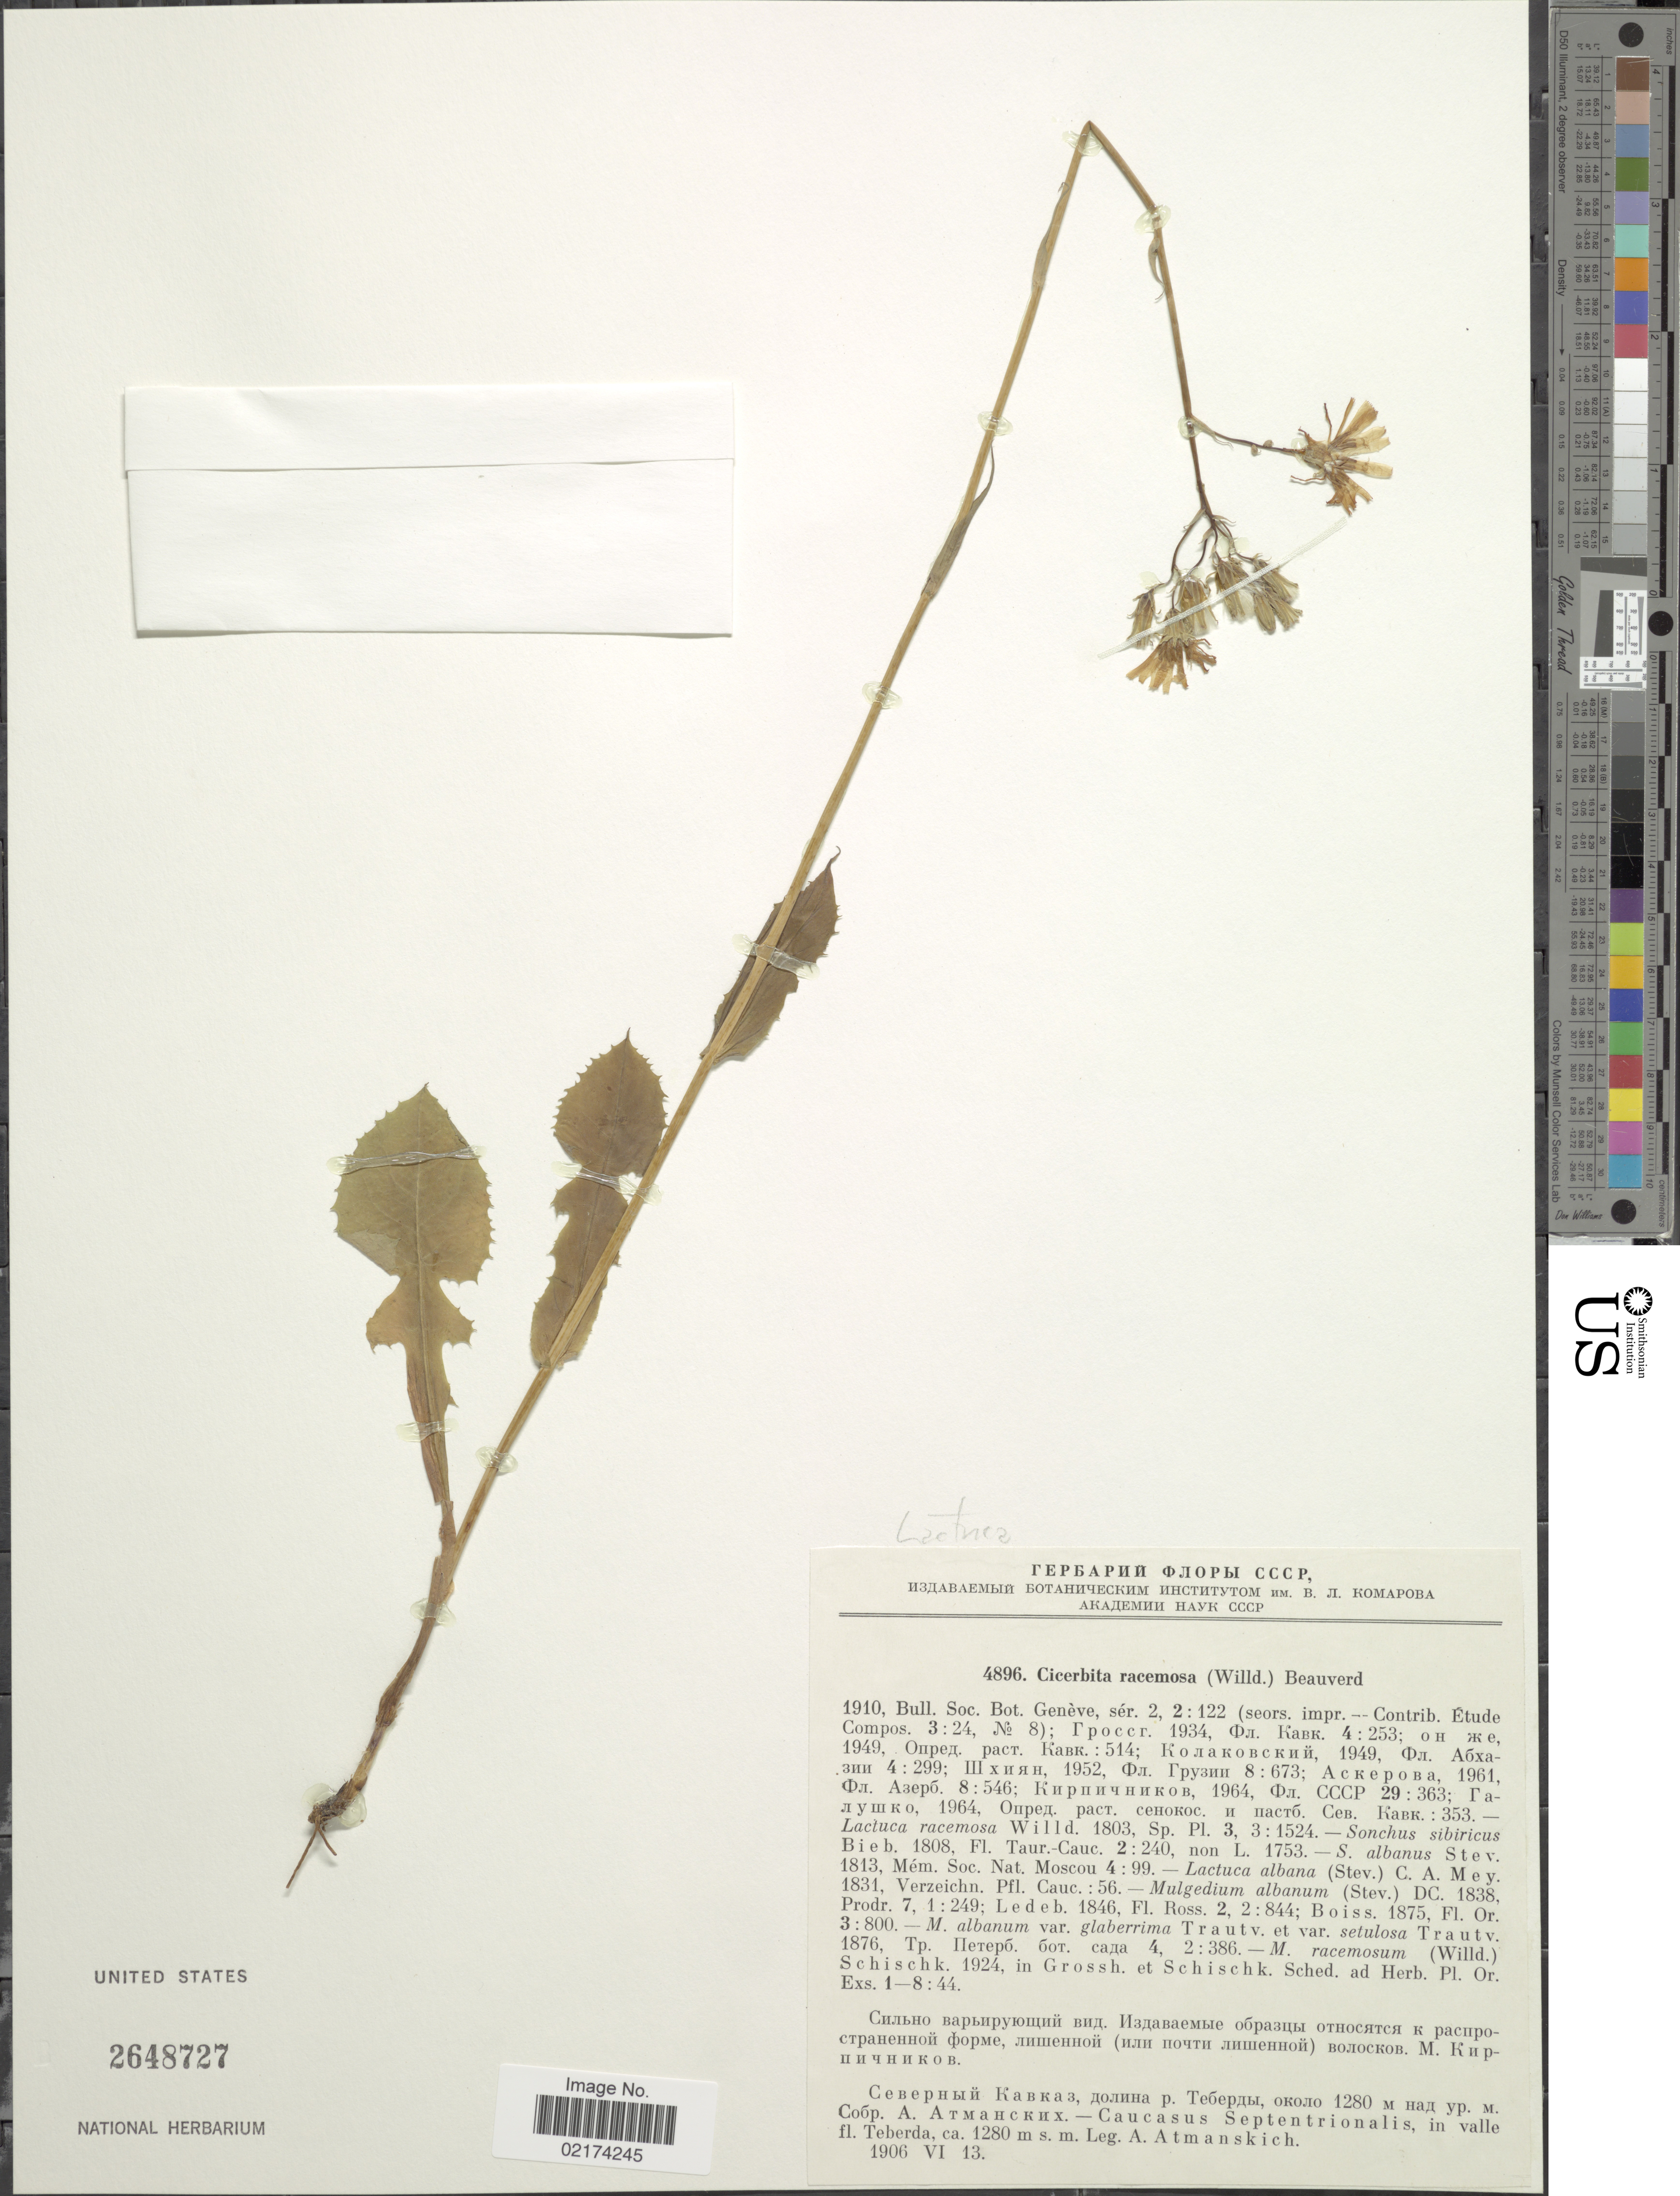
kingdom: Plantae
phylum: Tracheophyta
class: Magnoliopsida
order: Asterales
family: Asteraceae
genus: Lactuca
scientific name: Lactuca racemosa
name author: Willd.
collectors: A. Atmanskich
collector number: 4896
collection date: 1906-06-13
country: Russian Federation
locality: Caucasus Septentrionalis, valle fl. Teberda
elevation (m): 1280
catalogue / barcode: US 2648727